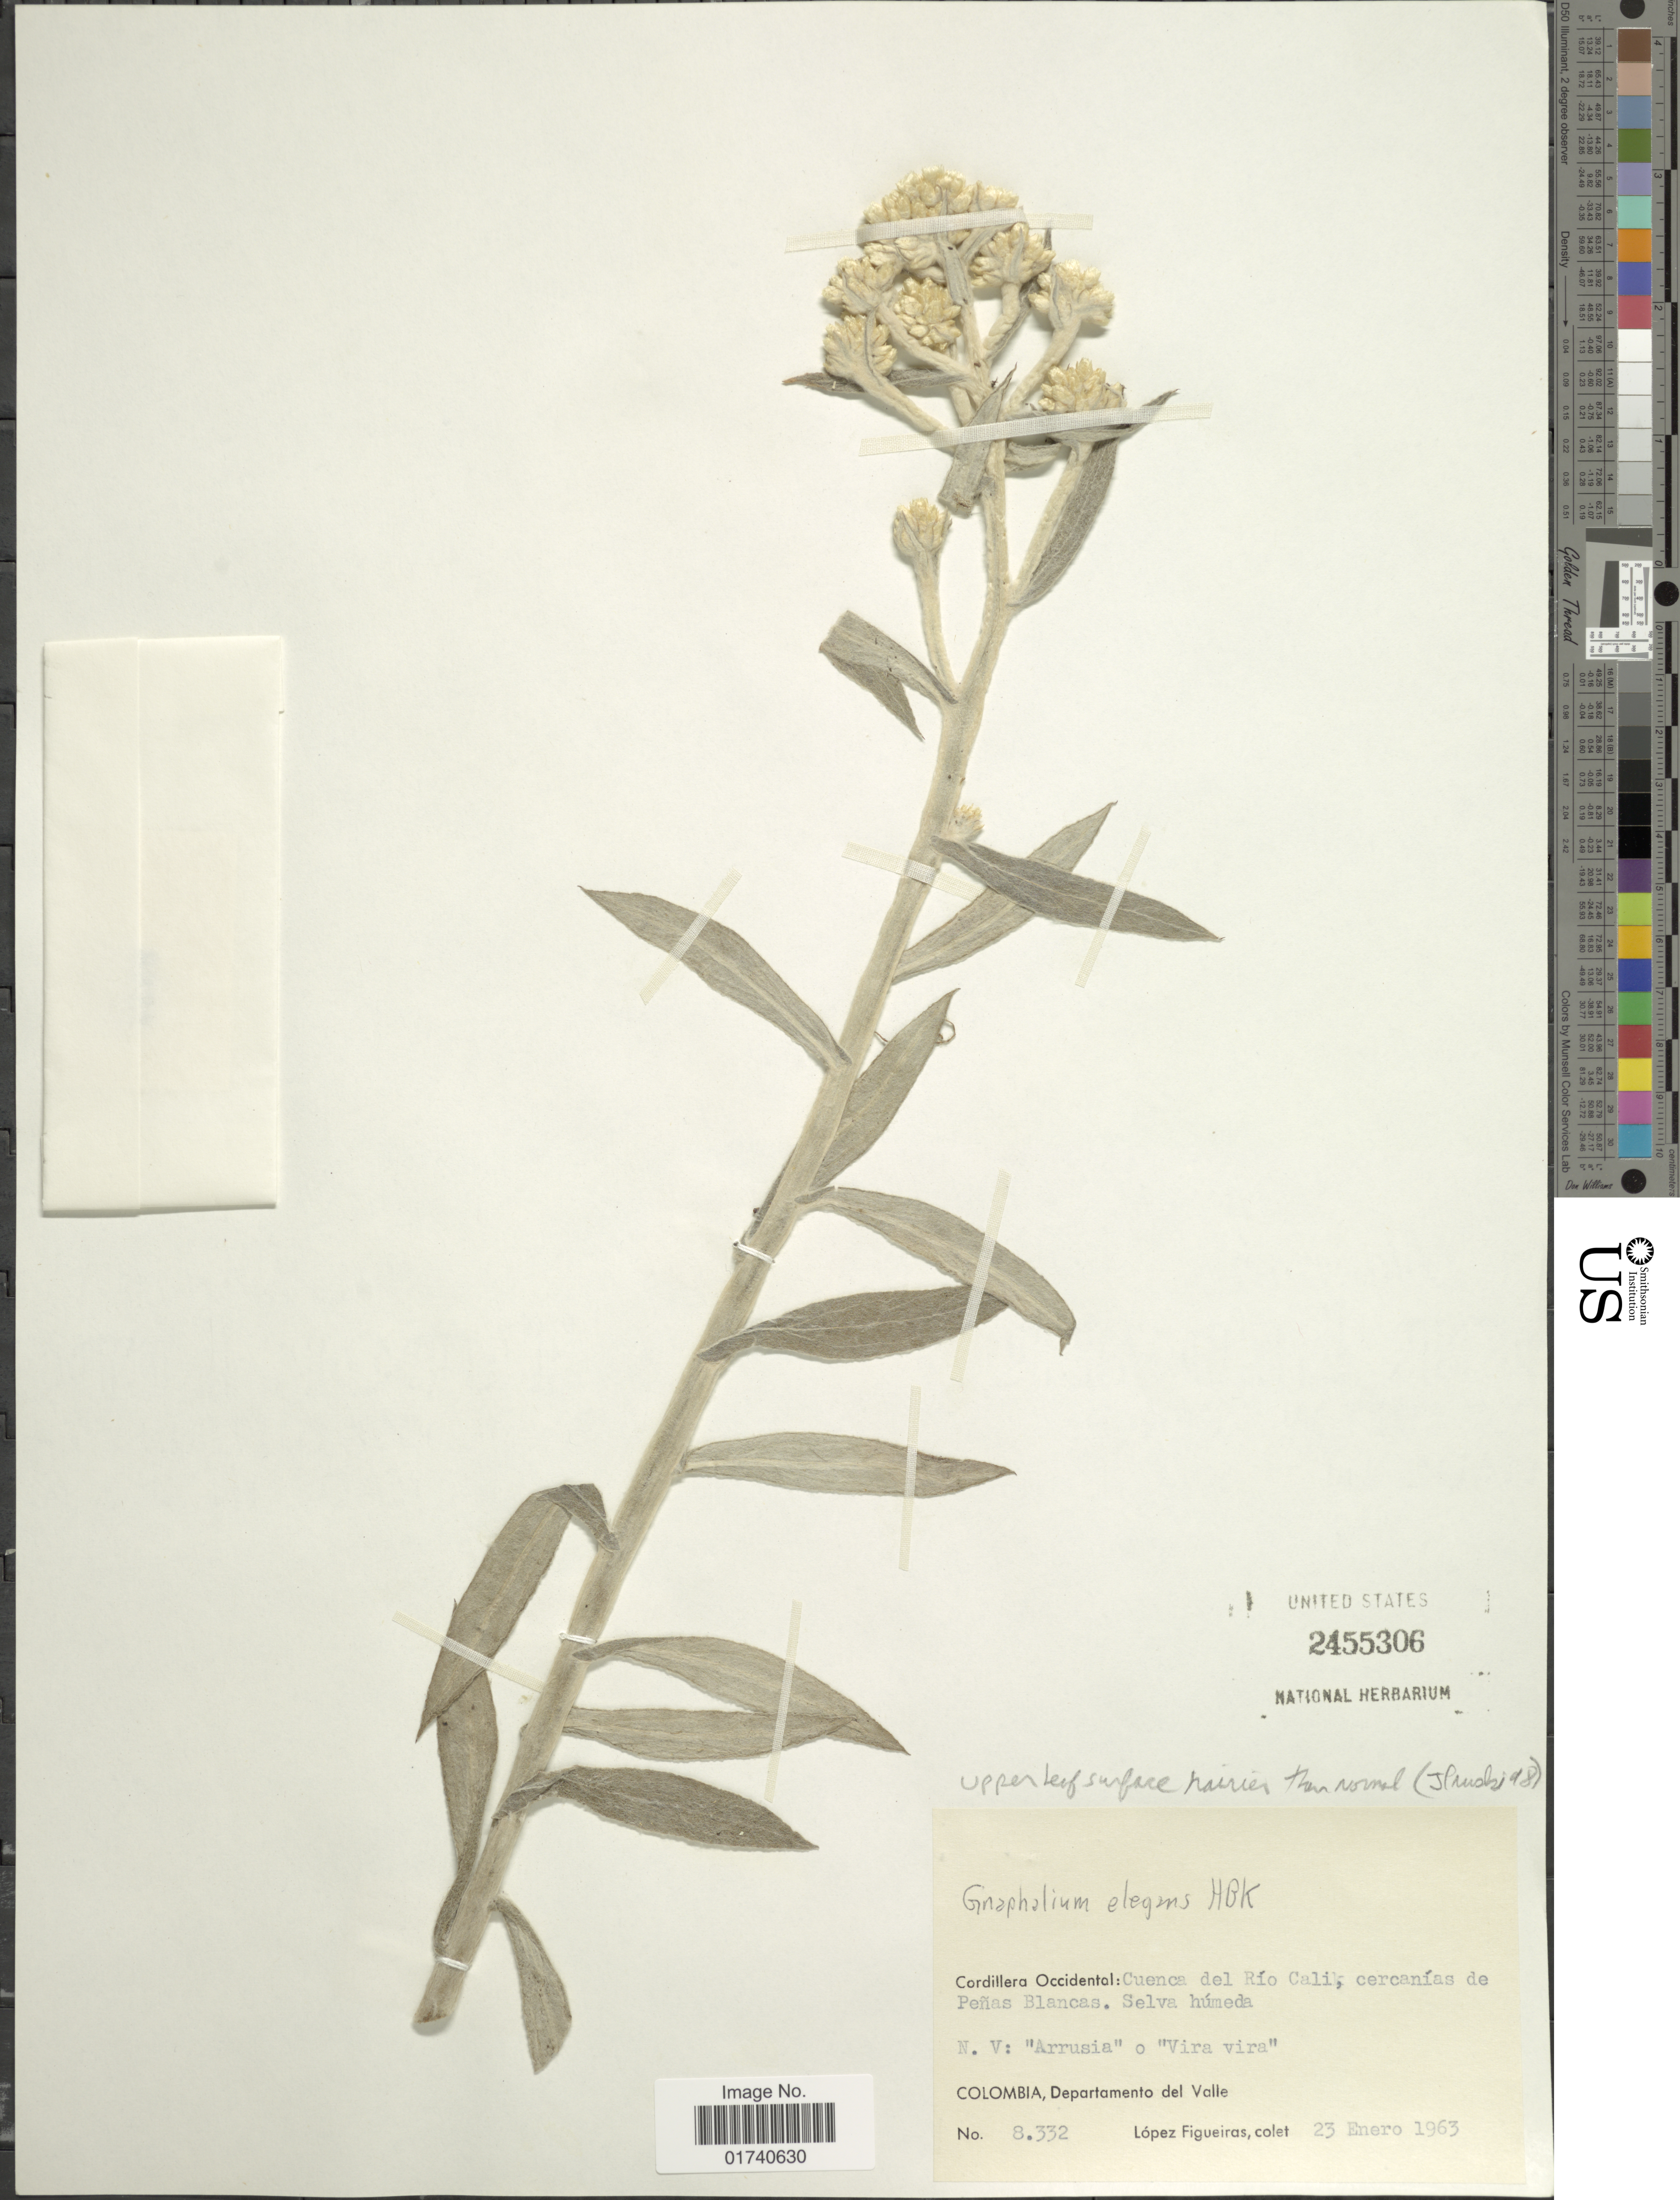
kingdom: Plantae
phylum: Tracheophyta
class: Magnoliopsida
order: Asterales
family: Asteraceae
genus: Pseudognaphalium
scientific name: Pseudognaphalium elegans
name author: (Kunth) Kartesz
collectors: F. López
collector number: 8332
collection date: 1963-01-23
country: Colombia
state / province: Valle del Cauca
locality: Cordillera Occidental: Cuenca del Rio Cali, cercanias de Penas Blancas. Selva humeda. N. V: 'Arrusia' o 'Vira vira'. Departamento del Valle.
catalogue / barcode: US 2455306